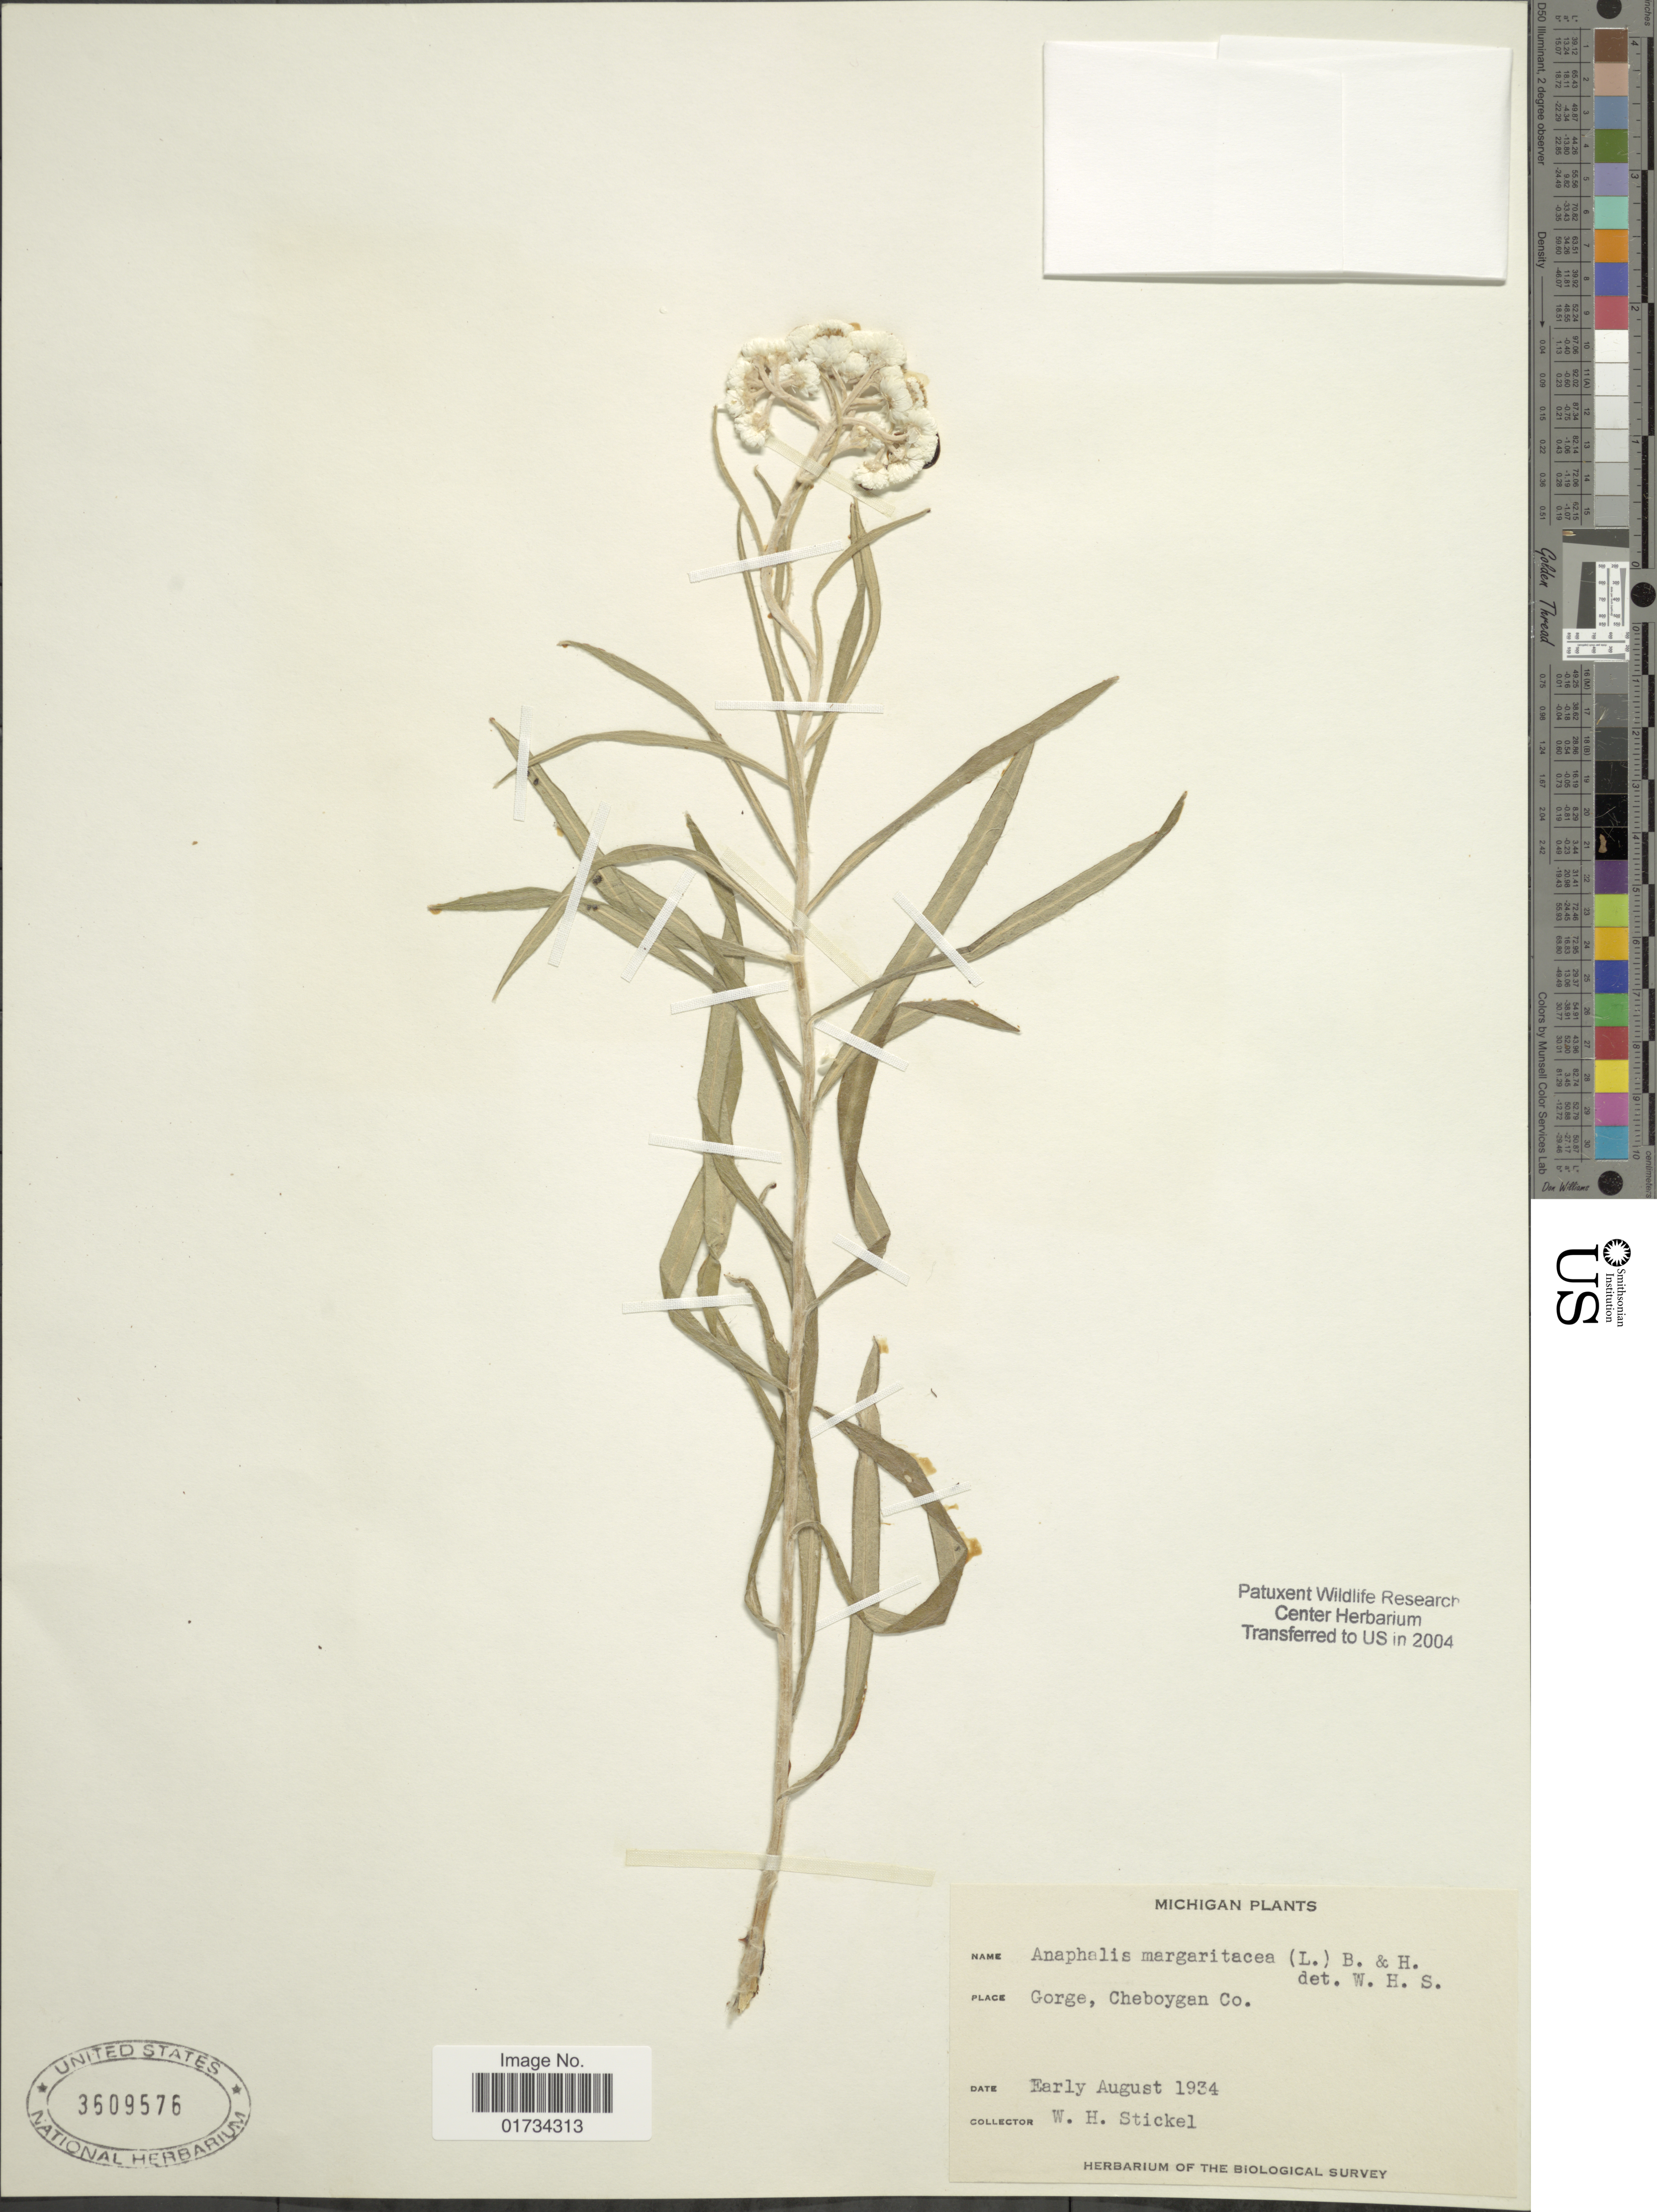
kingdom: Plantae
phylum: Tracheophyta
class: Magnoliopsida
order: Asterales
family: Asteraceae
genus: Anaphalis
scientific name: Anaphalis margaritacea var. occidentalis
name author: Greene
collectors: W. Stickel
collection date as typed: Early August 1934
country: United States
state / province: Michigan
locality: Michigan. Gorge, Cheboygan Co.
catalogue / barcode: US 3509576